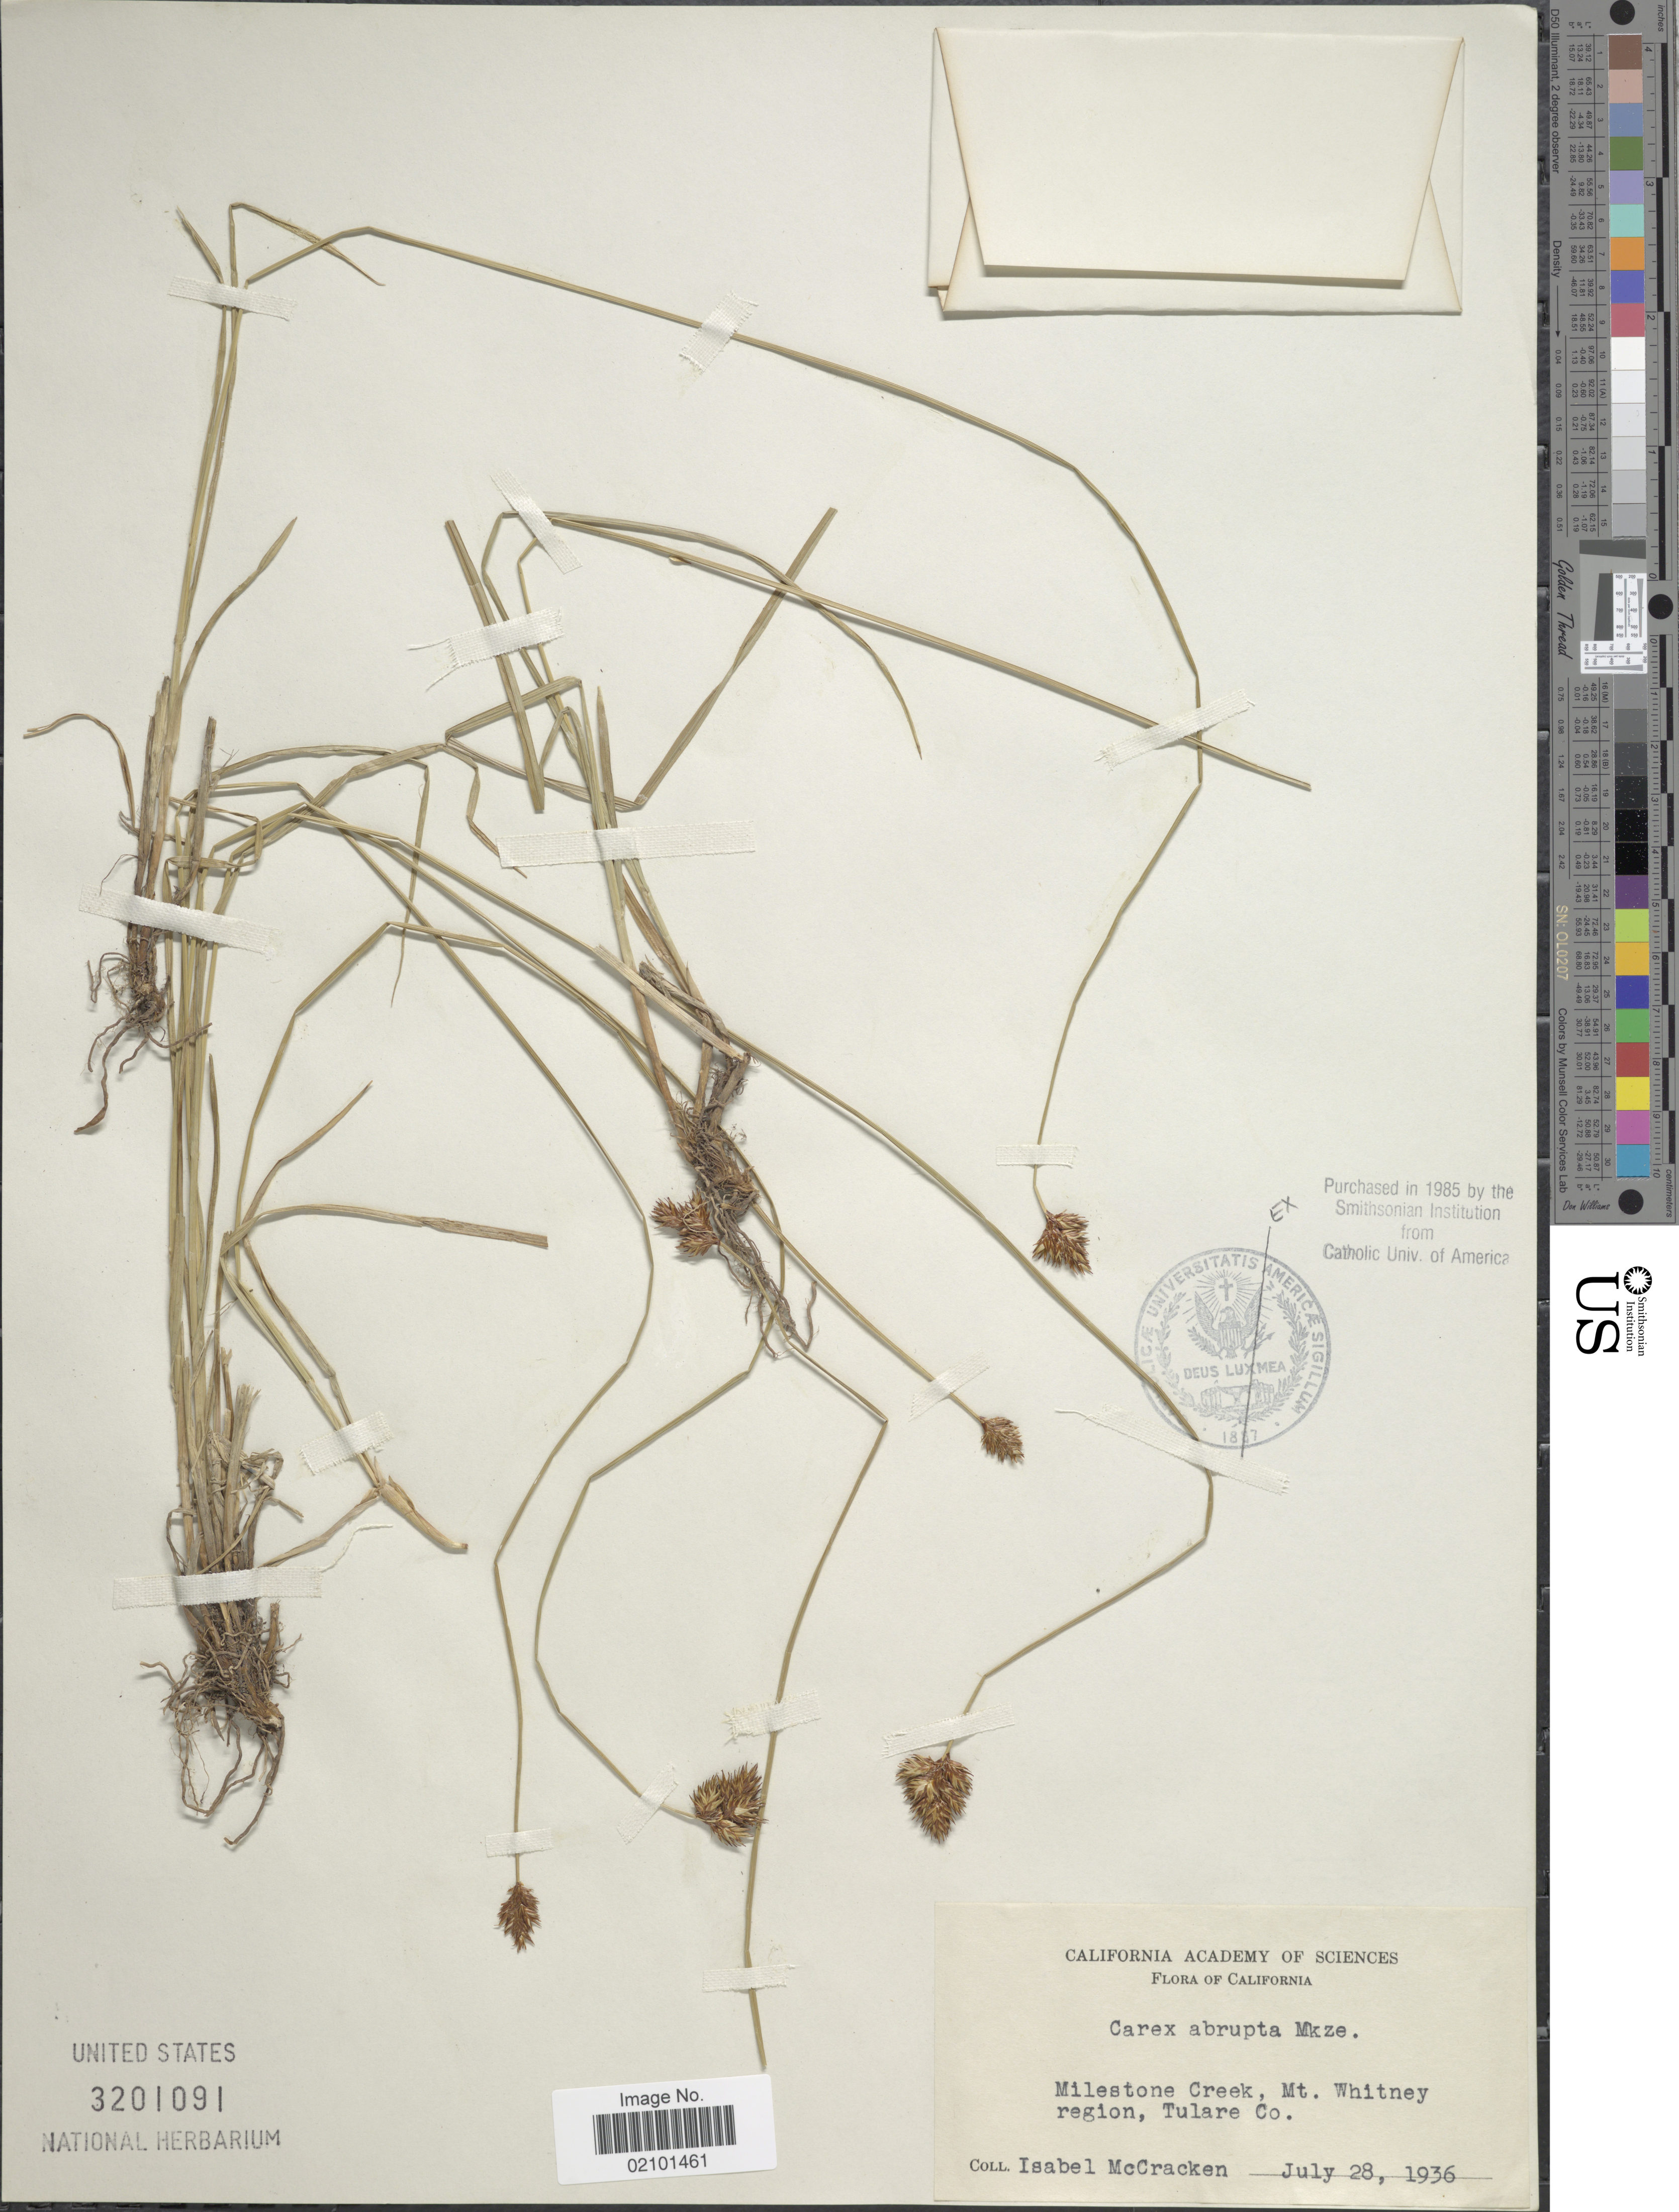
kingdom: Plantae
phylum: Tracheophyta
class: Liliopsida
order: Poales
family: Cyperaceae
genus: Carex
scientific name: Carex abrupta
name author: Mack.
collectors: I. McCracken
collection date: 1936-07-28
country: United States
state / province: California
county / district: Tulare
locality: Milestone Creek, Mt. Whitney region, Tulare Co.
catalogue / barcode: US 3201091